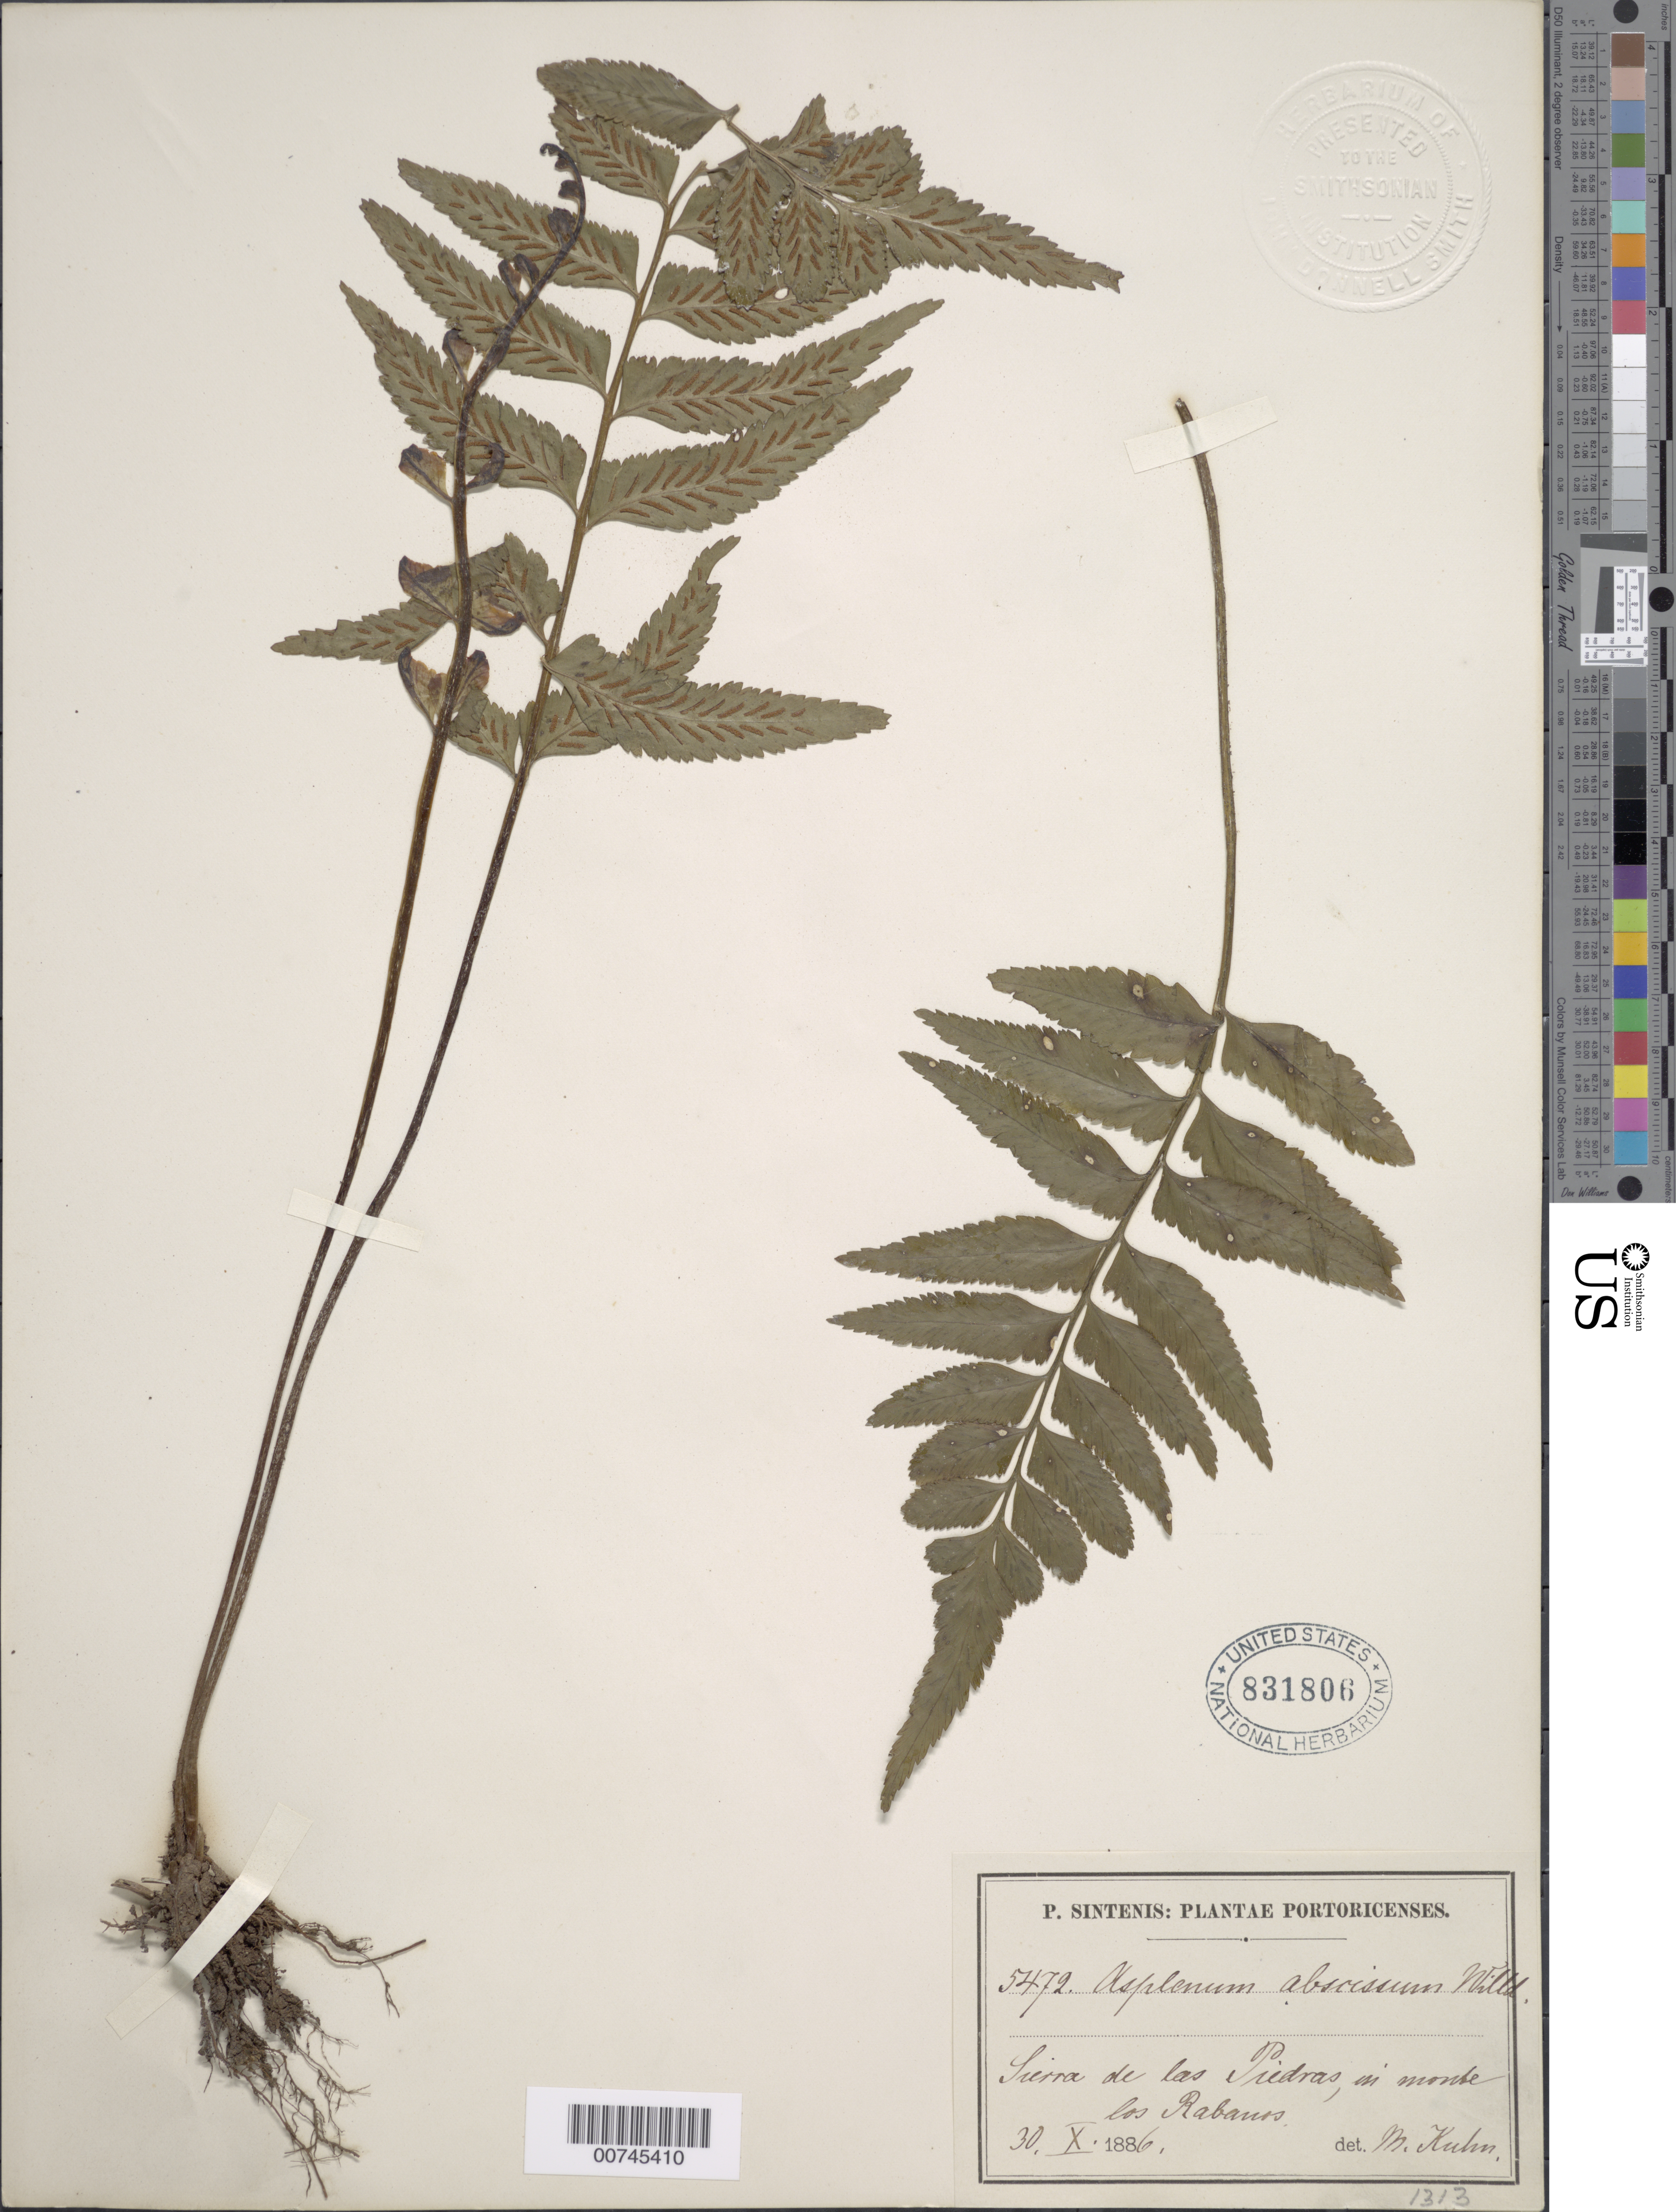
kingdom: Plantae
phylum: Tracheophyta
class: Polypodiopsida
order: Polypodiales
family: Aspleniaceae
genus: Asplenium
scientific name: Asplenium abscissum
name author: Willd.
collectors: P. Sintenis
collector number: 5472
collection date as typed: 30 Oct 1886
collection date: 1886-10-30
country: Puerto Rico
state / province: Las Piedras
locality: Sierra de Las Piedras, in monte Los Rabanos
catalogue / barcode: US 831806